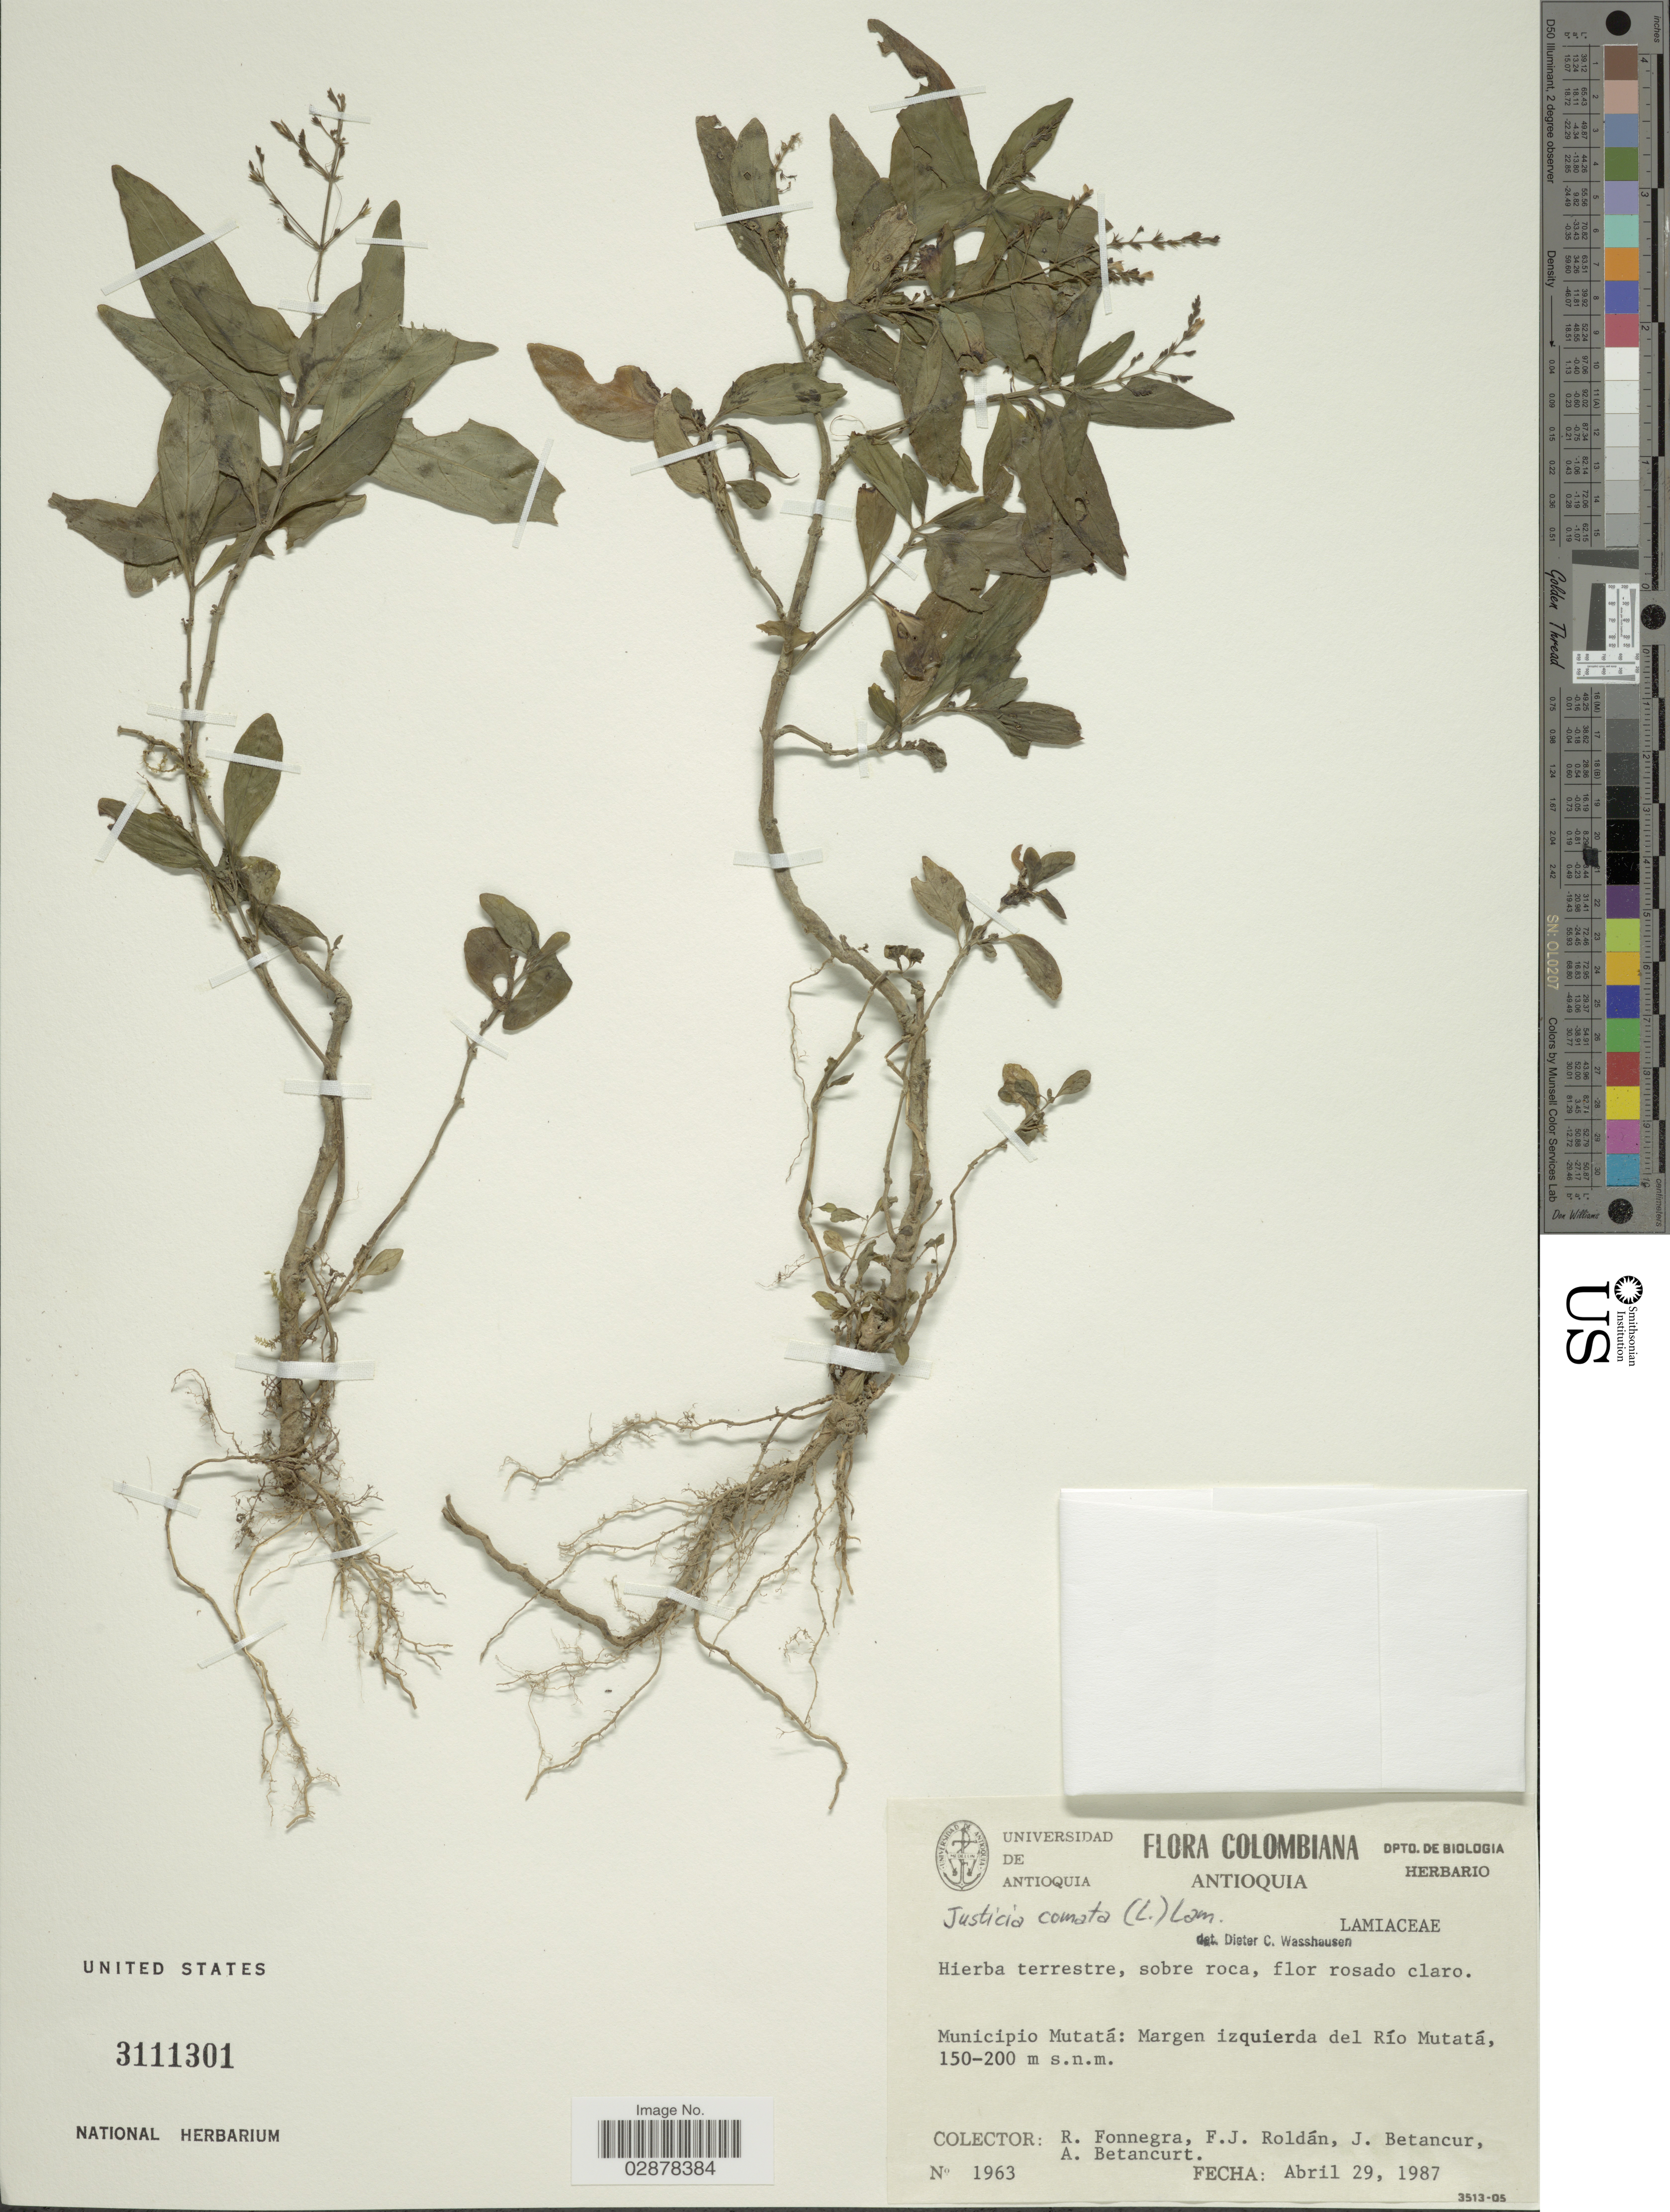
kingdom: Plantae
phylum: Tracheophyta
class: Magnoliopsida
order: Lamiales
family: Acanthaceae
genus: Justicia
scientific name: Justicia comata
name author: (L.) Lam.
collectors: R. Fonnegra, F. J. Roldán, J. Betancur & A. Betancurt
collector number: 1963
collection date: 1987-04-29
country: Colombia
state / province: Antioquia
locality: Municipio Mutatá: Margen izquierda del Río Mutatá.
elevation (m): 150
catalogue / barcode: US 3111301